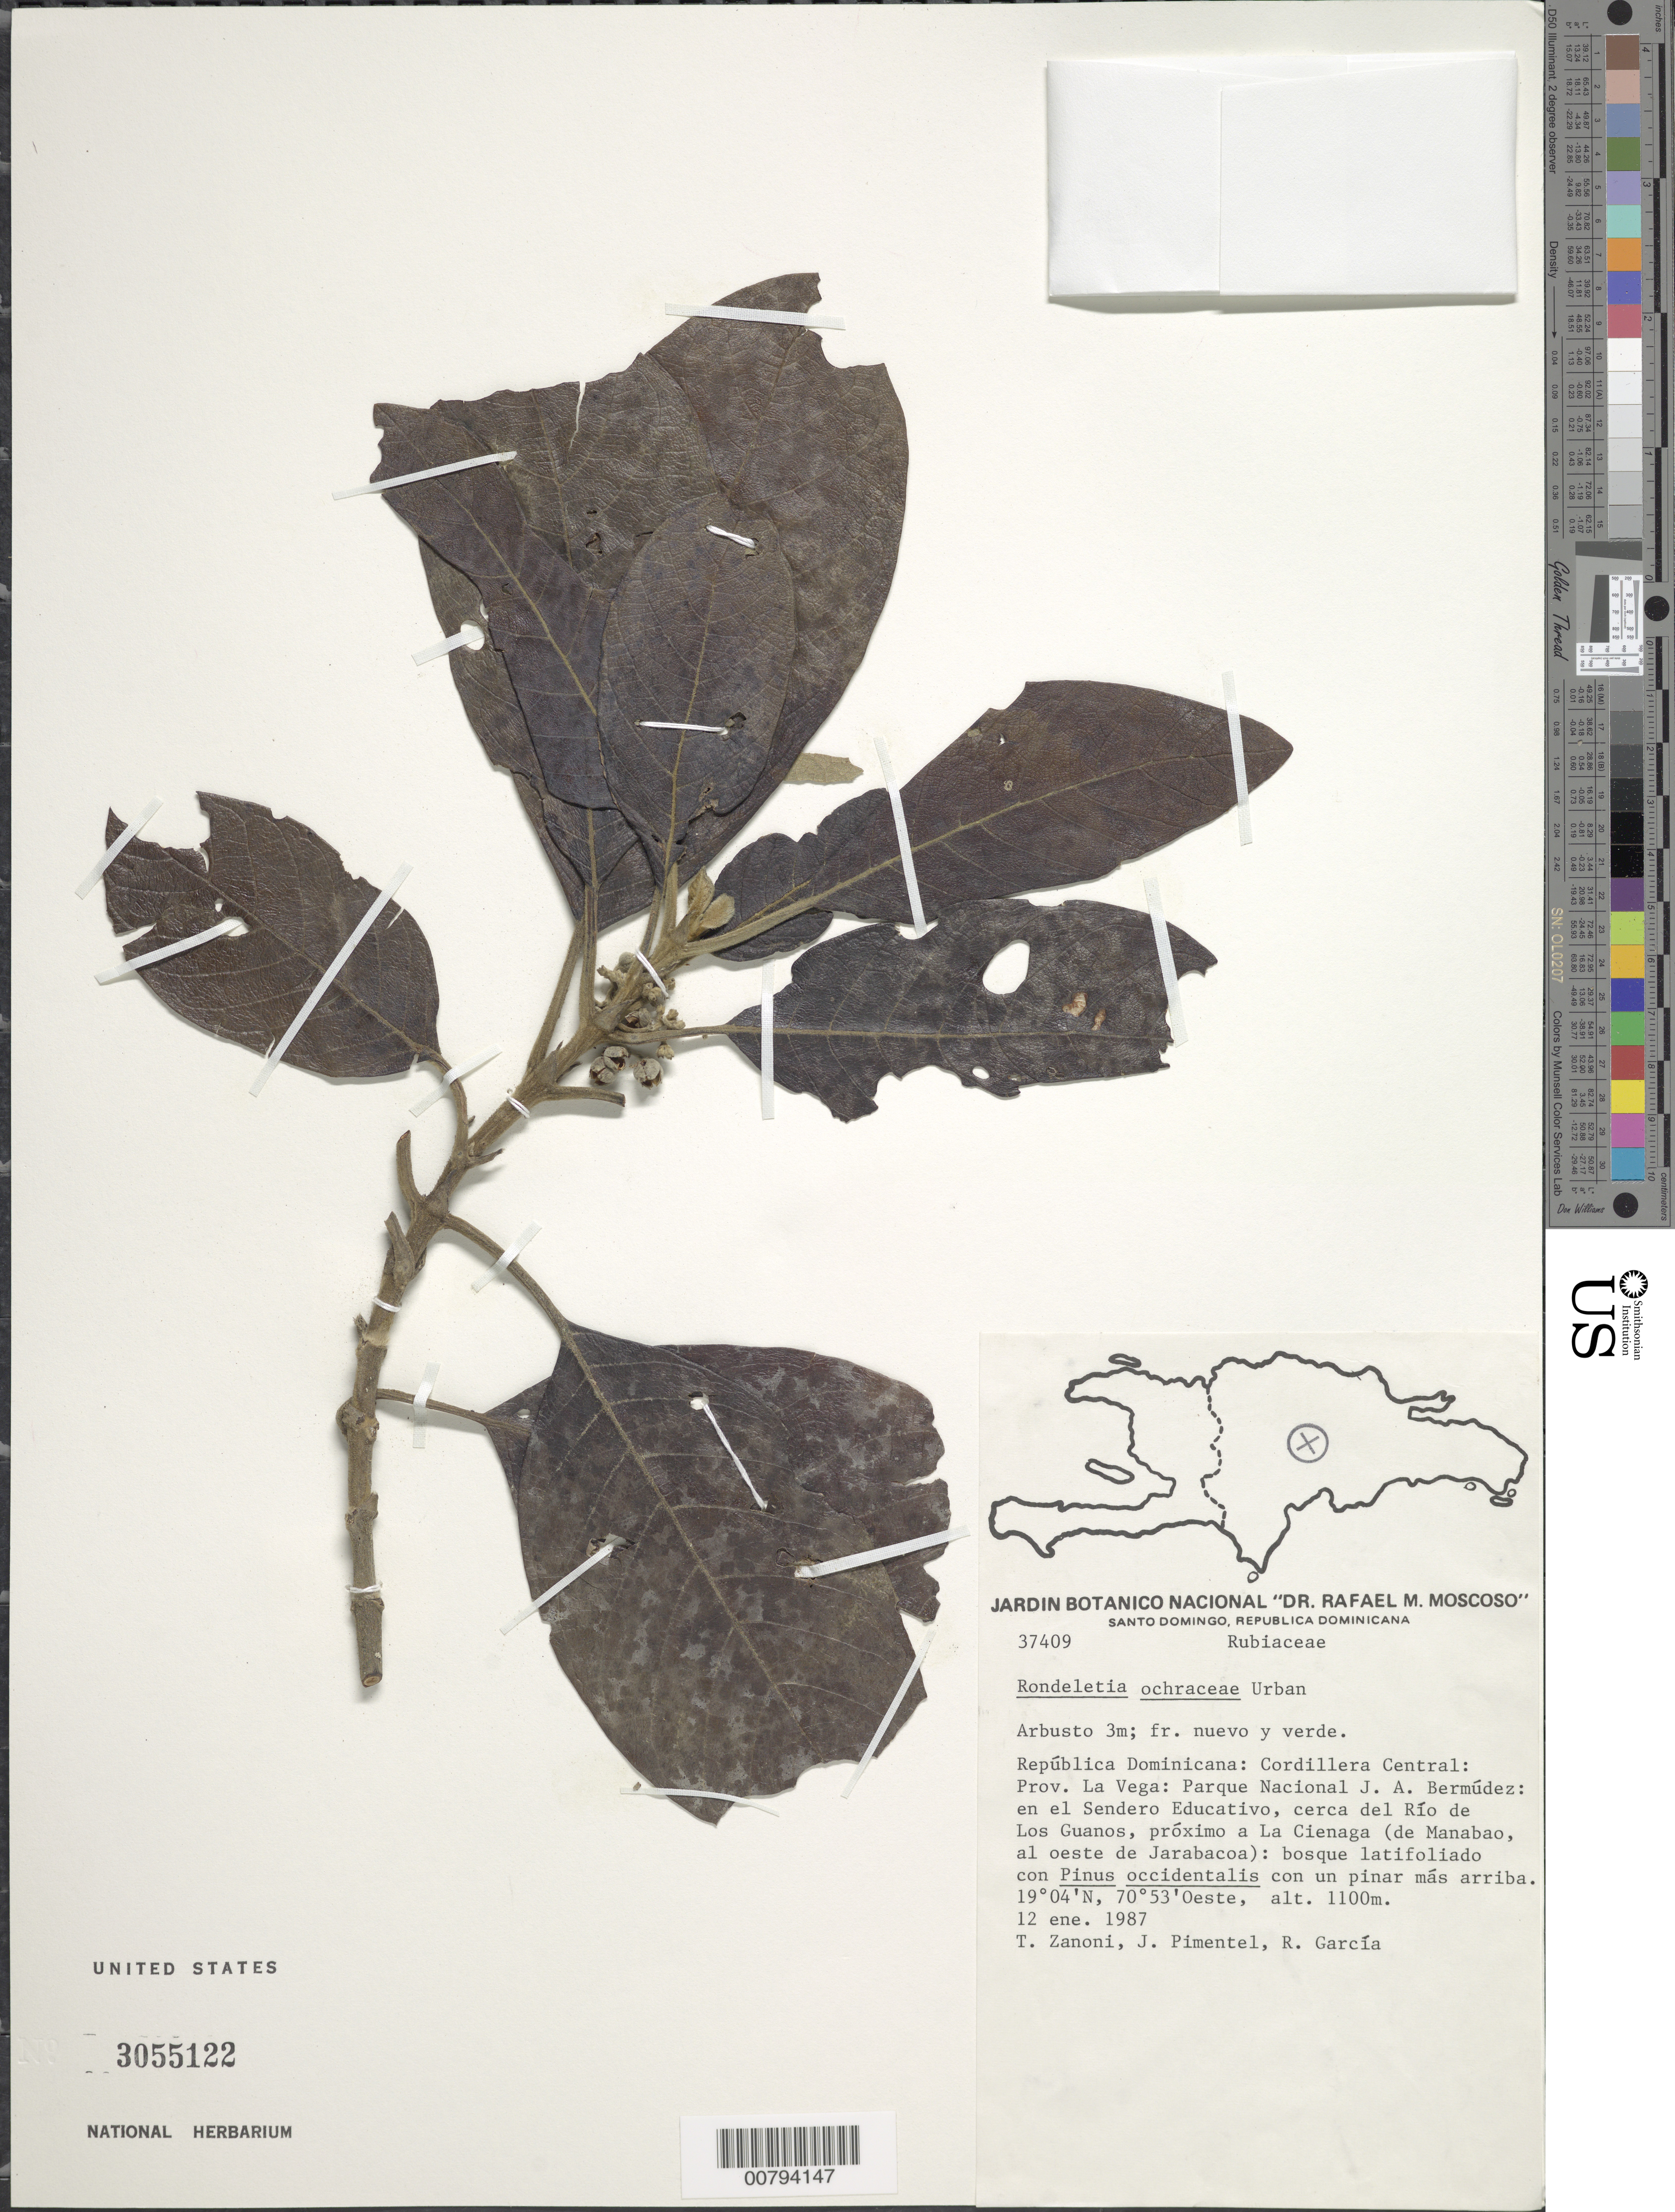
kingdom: Plantae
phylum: Tracheophyta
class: Magnoliopsida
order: Gentianales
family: Rubiaceae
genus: Rondeletia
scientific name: Rondeletia ochracea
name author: Urb.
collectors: T. A. Zanoni, J. Pimentel & R. Garcia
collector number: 37409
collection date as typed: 12 Ene 1987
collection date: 1987-01-12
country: Dominican Republic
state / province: La Vega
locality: Cordillera Central: Parque Nacional J.A. Bermudez: en el Sendero Educativo, cera del Rio de Los Guanos, proximo a La Cienaga (de Manabao, al oeste de Jarabacoa)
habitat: Bosque latifoliado co Pinus occidentalis con un pinar mas arriba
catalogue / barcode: US 3055122